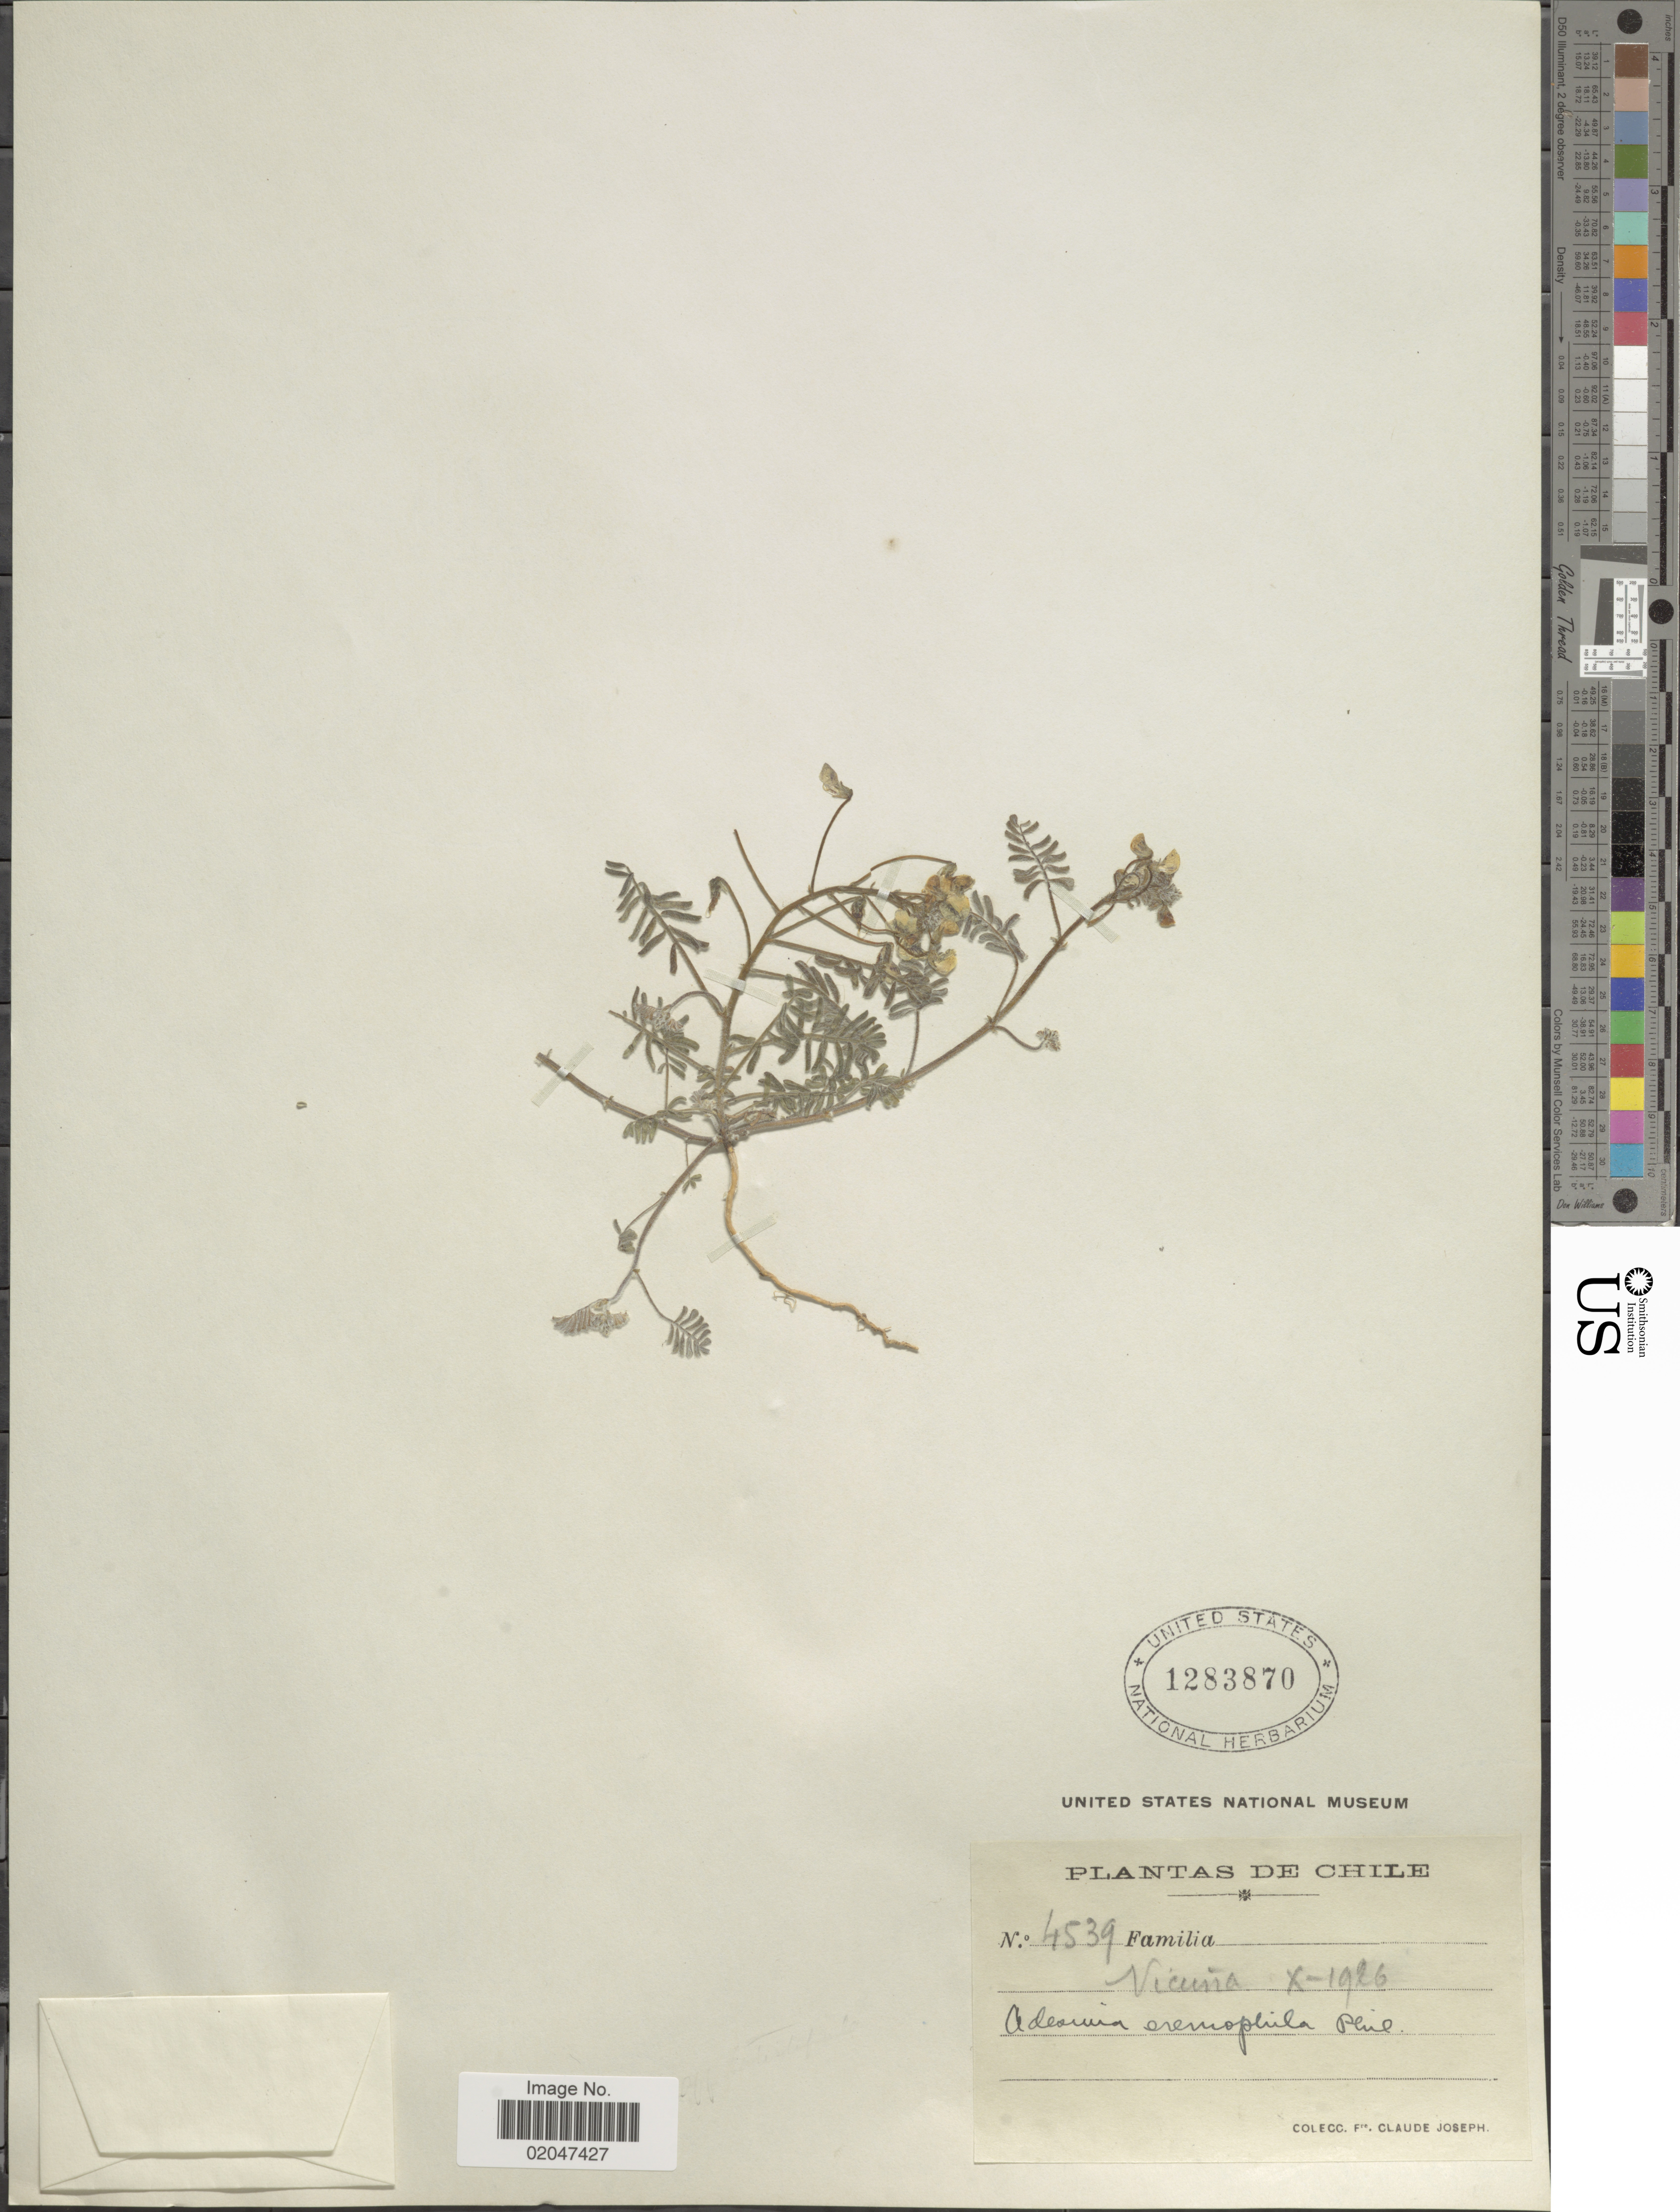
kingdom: Plantae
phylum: Tracheophyta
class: Magnoliopsida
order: Fabales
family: Fabaceae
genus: Adesmia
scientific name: Adesmia sp.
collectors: Bro. Claude-Joseph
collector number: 4539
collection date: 1926-10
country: Chile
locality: Vicuna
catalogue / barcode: US 1283870